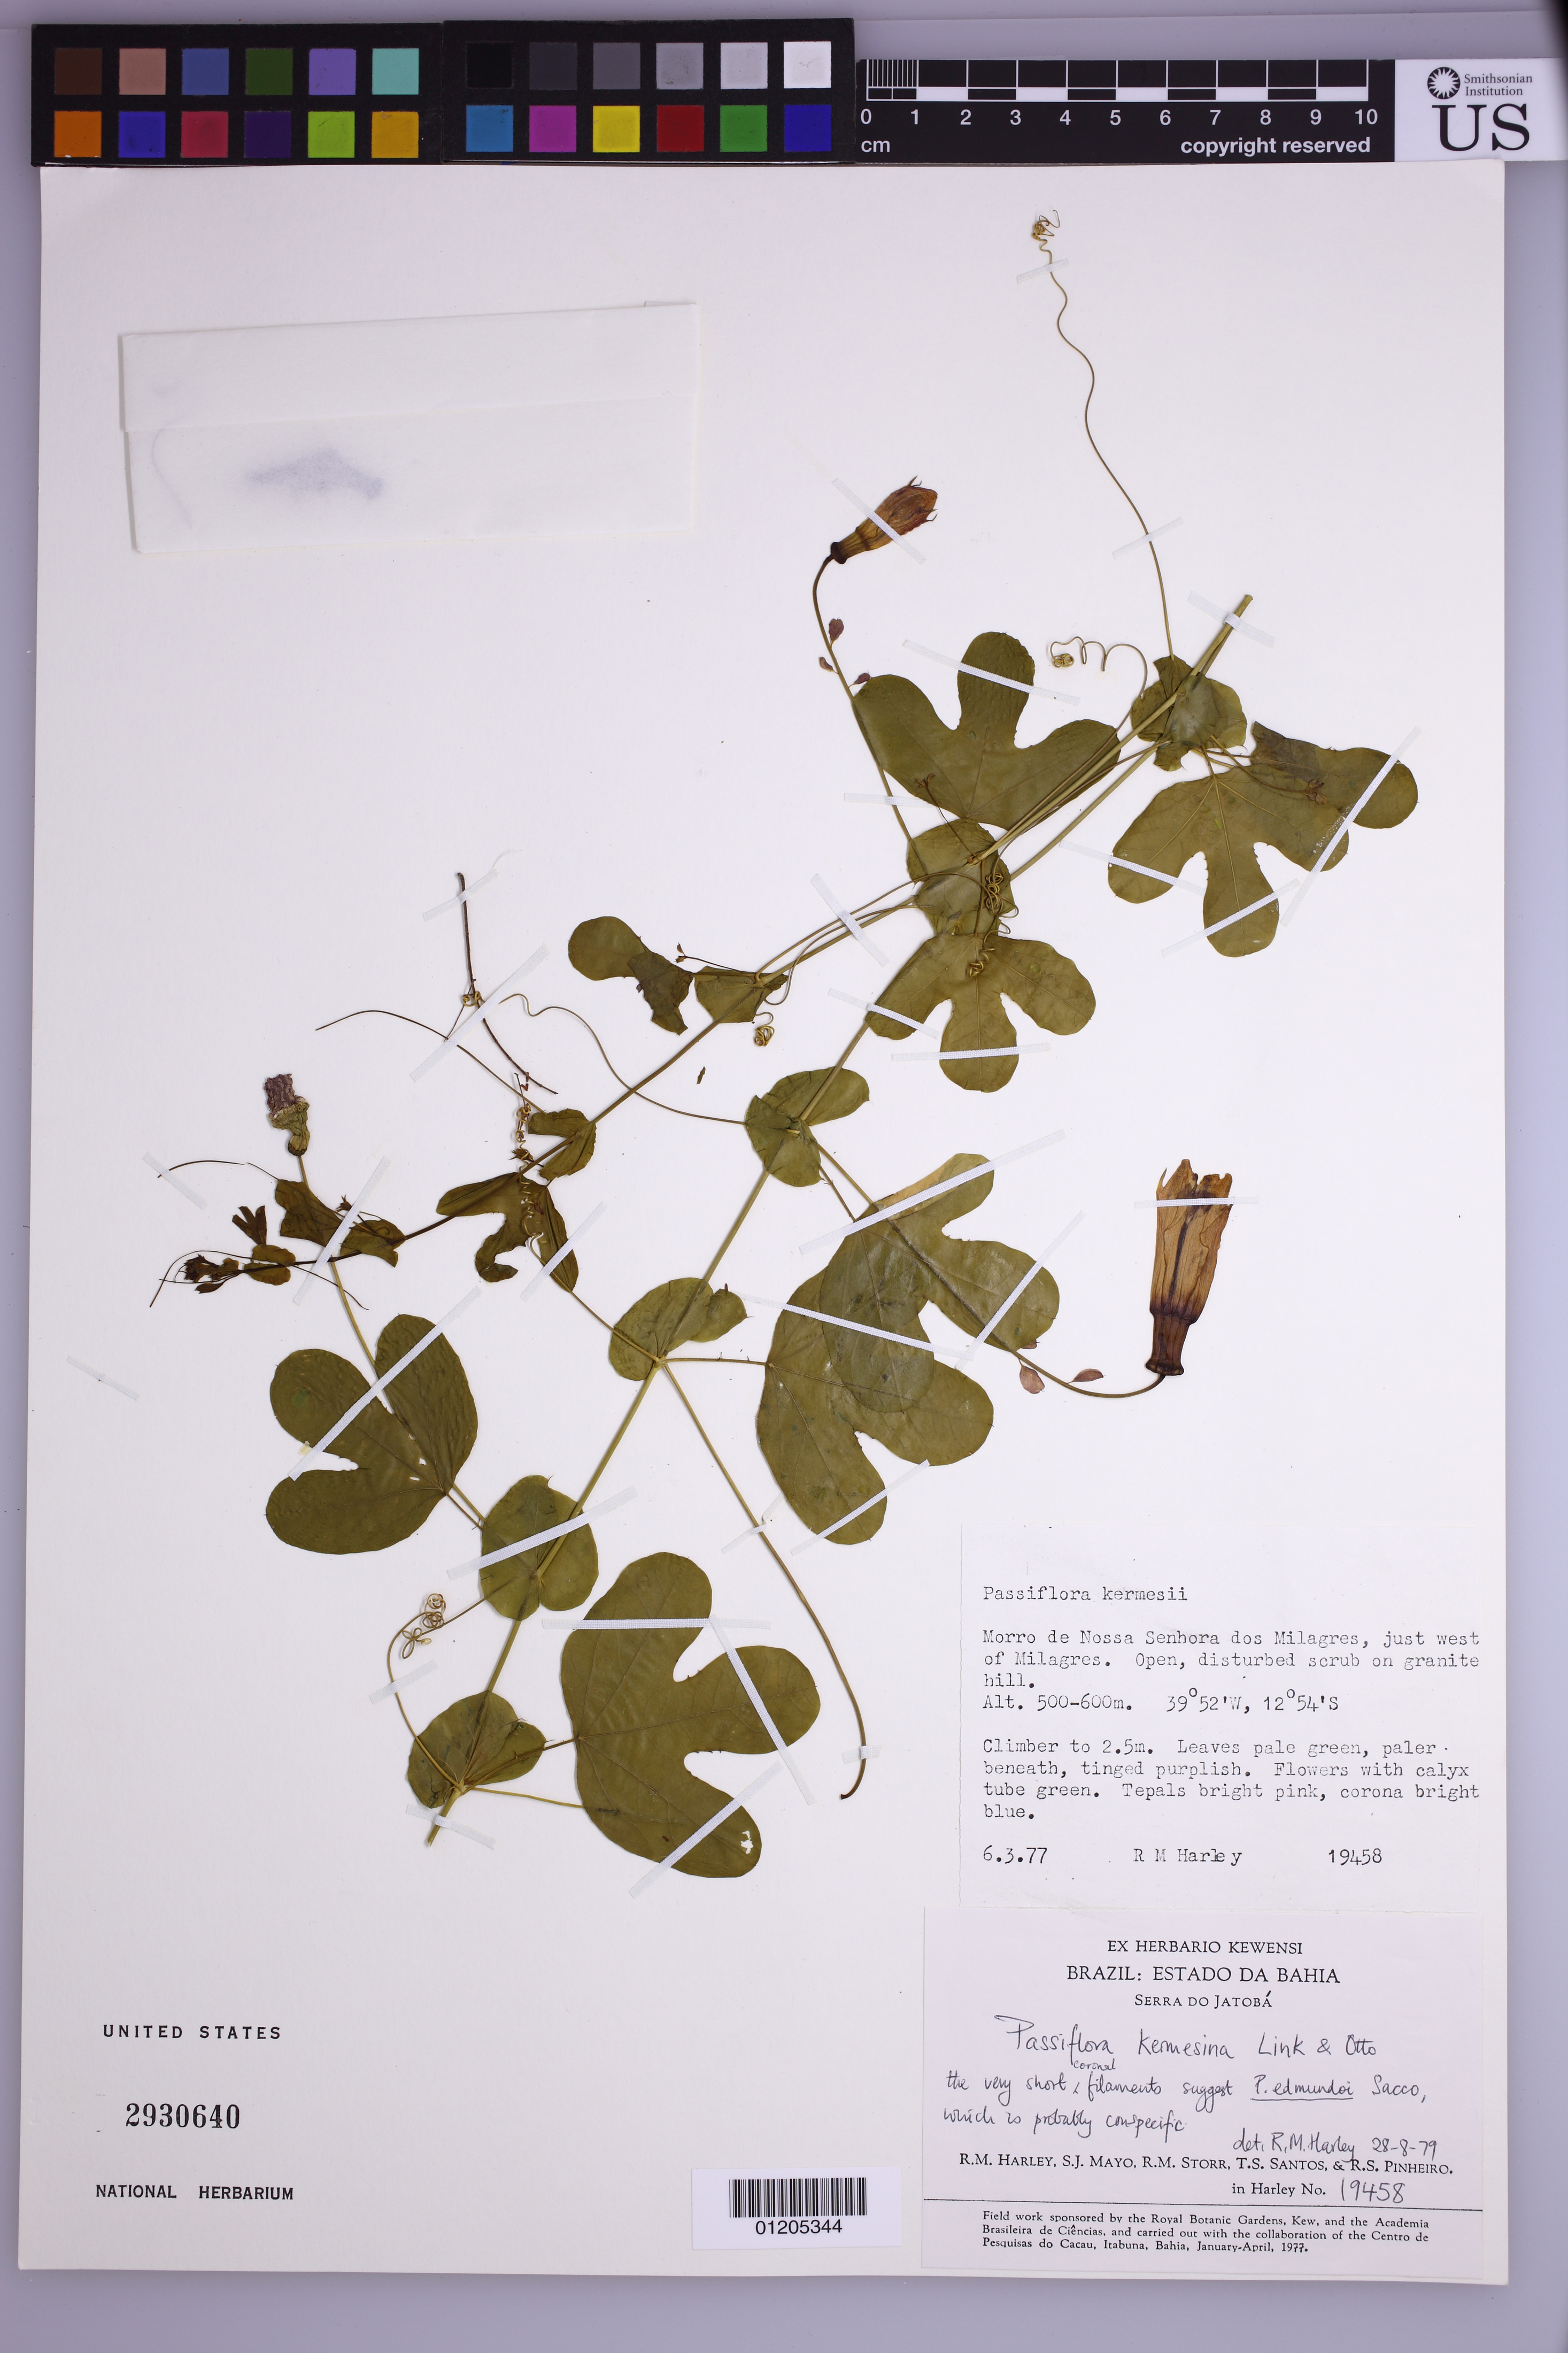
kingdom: Plantae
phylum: Tracheophyta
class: Magnoliopsida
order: Malpighiales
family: Passifloraceae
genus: Passiflora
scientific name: Passiflora kermesina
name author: Link & Otto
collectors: R. M. Harley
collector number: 19458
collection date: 1977-03-06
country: Brazil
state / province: Bahia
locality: Morro de Nossa Senhora dos Milagres, just west of Milagres. Open, disturbed scrub on granite hill.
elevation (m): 500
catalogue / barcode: US 2930640